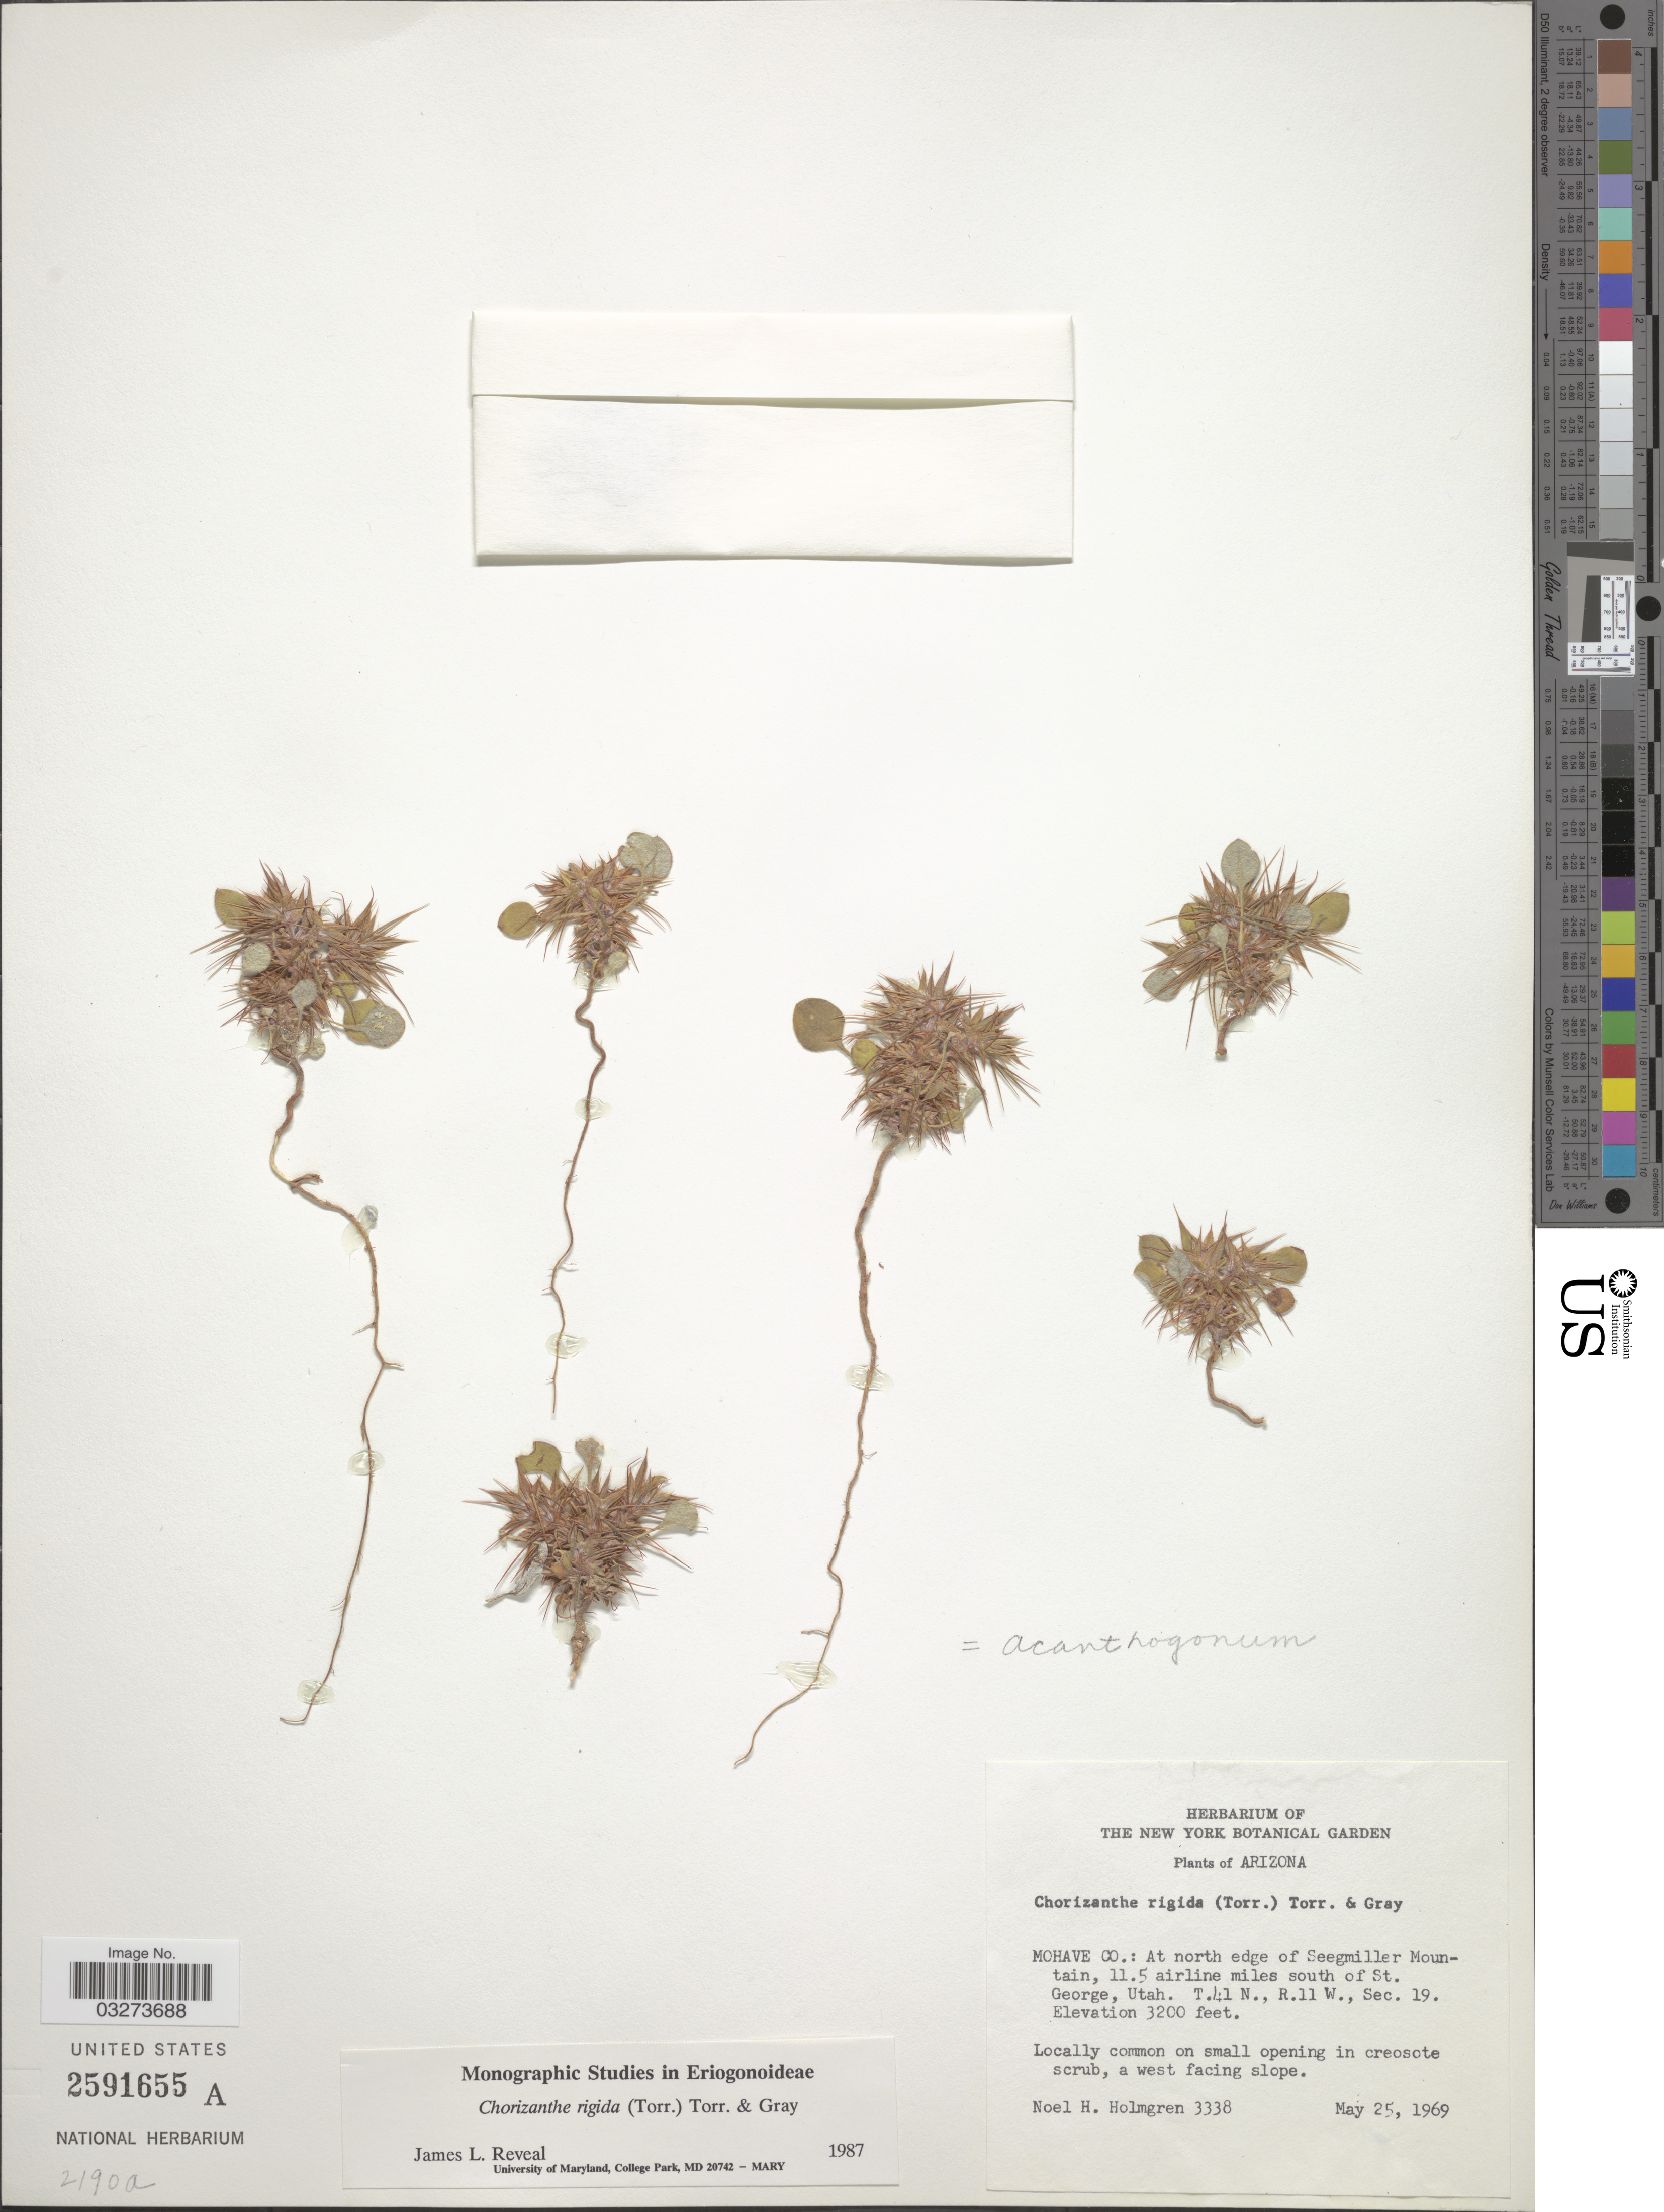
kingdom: Plantae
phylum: Tracheophyta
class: Magnoliopsida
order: Caryophyllales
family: Polygonaceae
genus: Chorizanthe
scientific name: Chorizanthe rigida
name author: (Torr.) Torr. & A. Gray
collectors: N. H. Holmgren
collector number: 3338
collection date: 1969-05-25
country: United States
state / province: Utah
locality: Mohave Co.: At north edge of Seegmiller Mountain, 11.5 airline miles south of St. George, Utah. T. 41 N., R.11W., Sec. 19.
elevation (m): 975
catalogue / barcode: US 2591655A